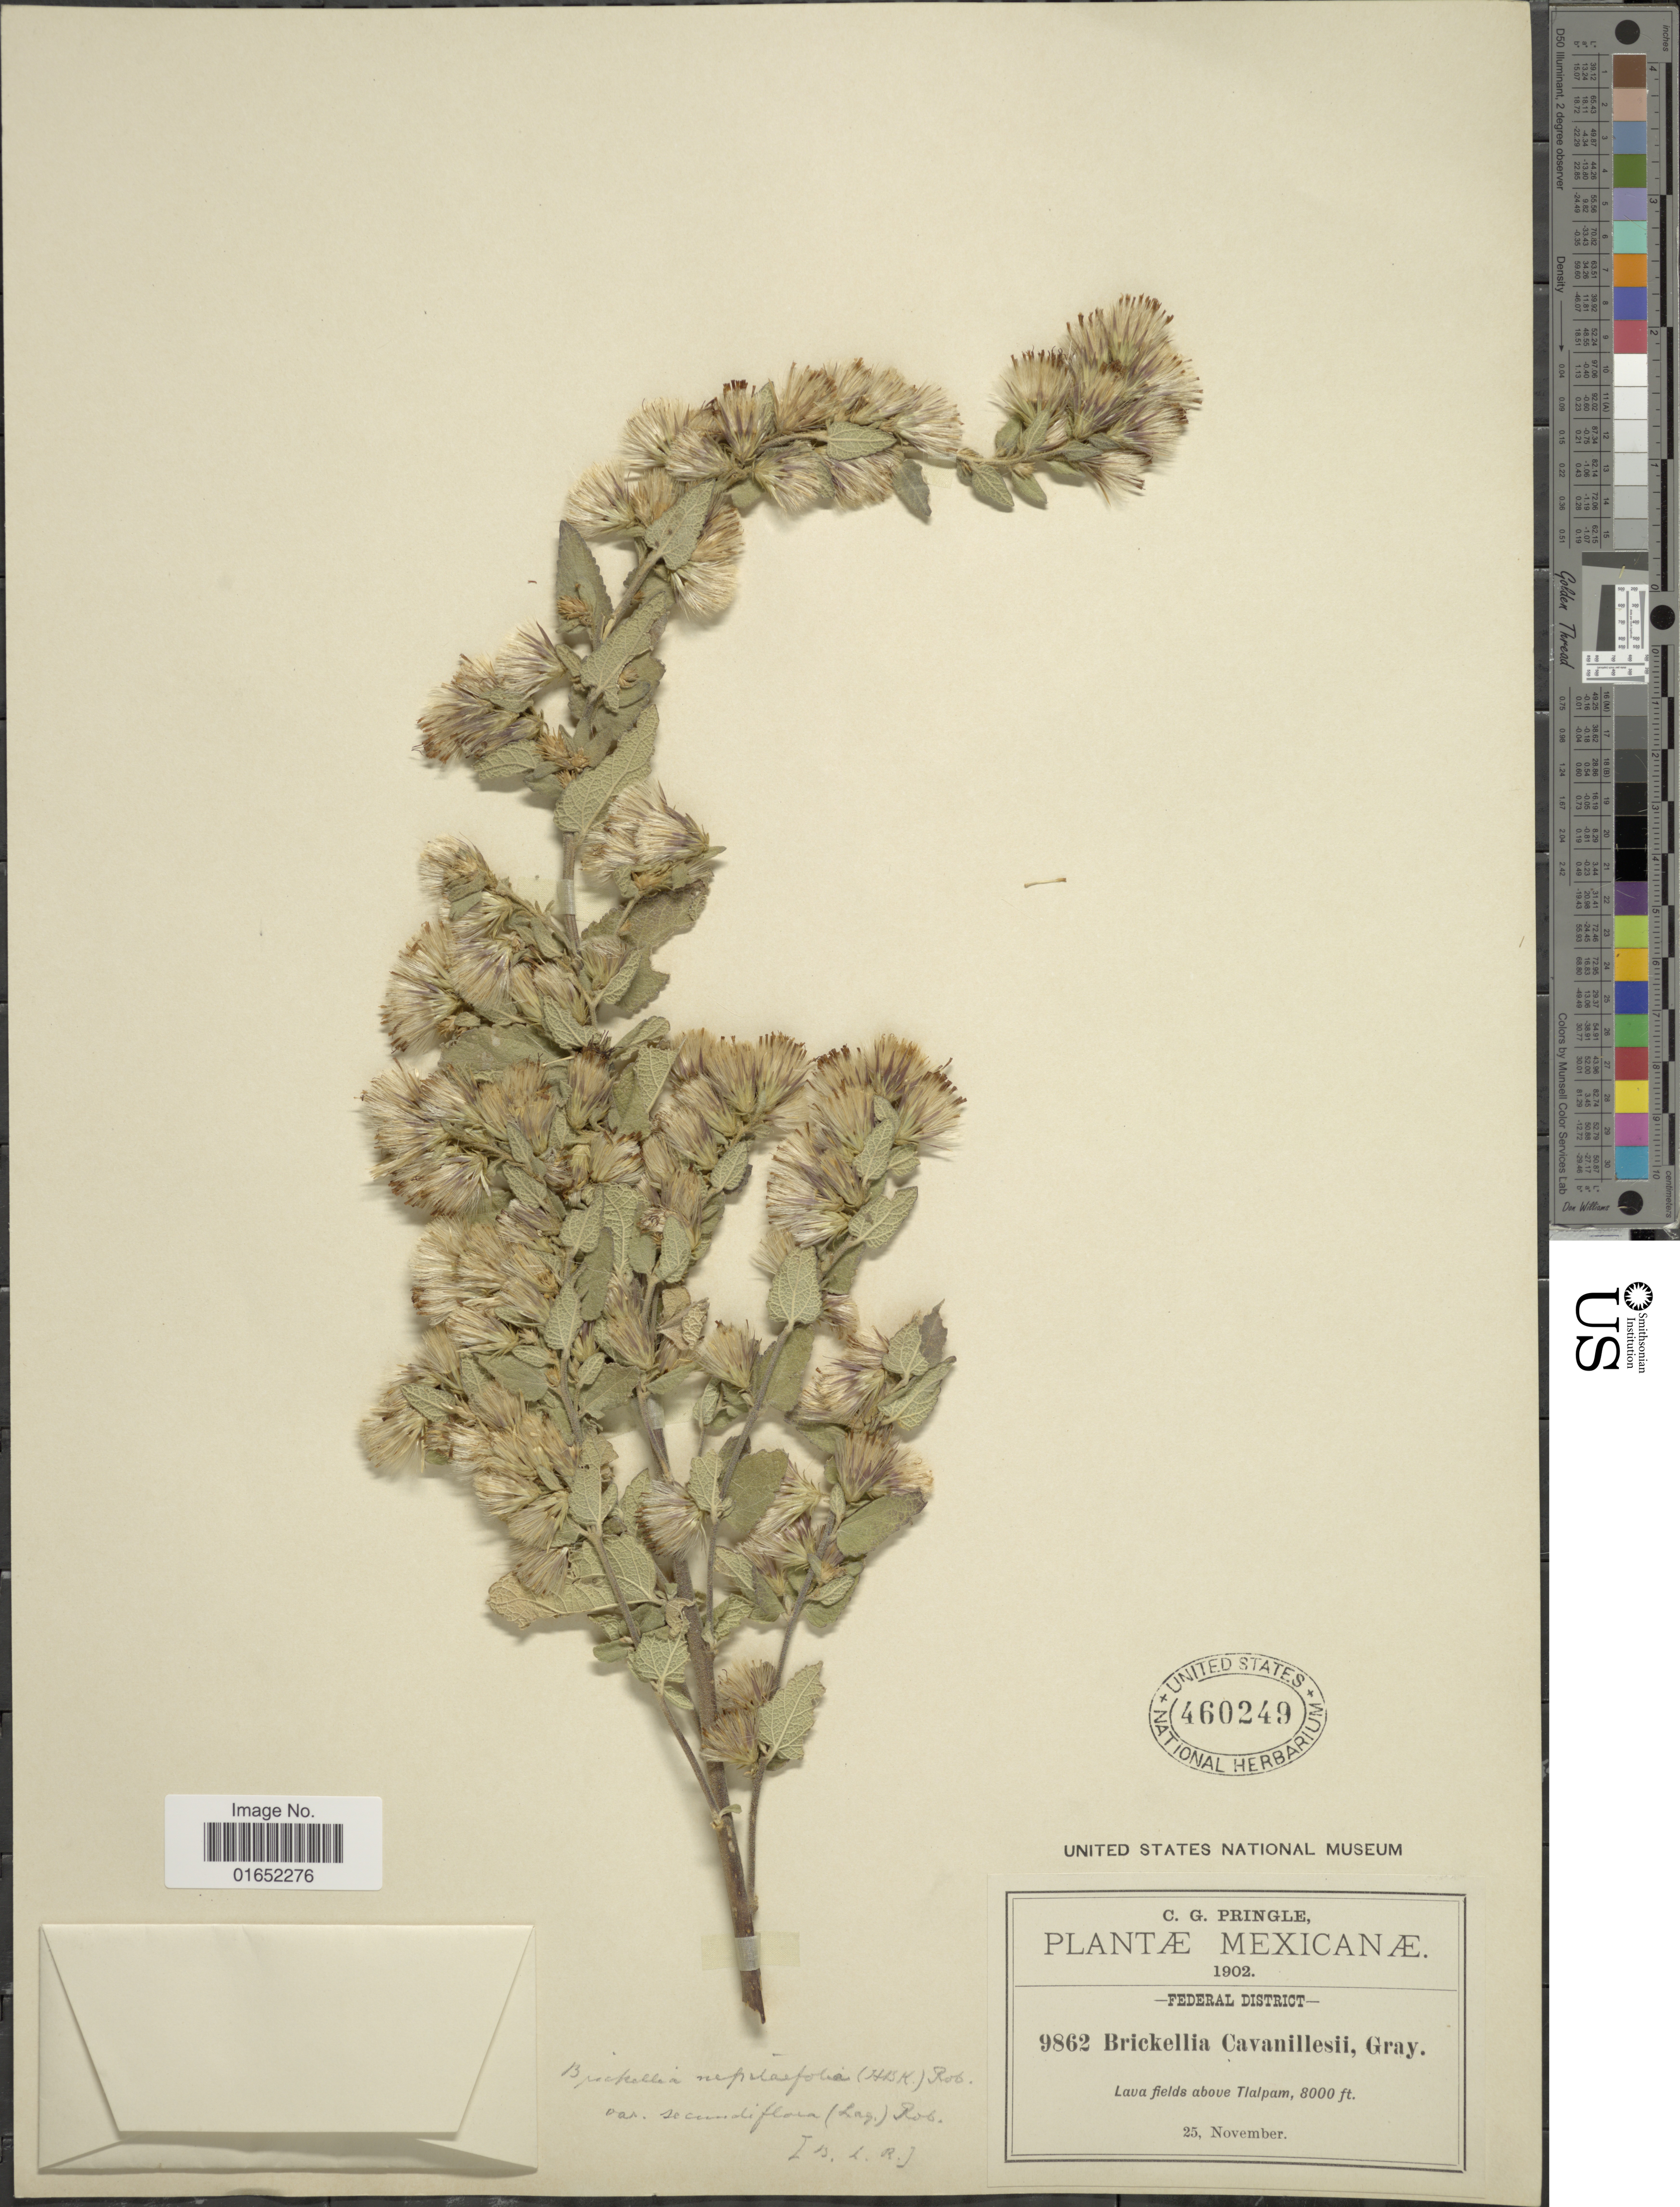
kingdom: Plantae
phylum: Tracheophyta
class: Magnoliopsida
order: Asterales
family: Asteraceae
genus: Brickellia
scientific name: Brickellia secundiflora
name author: (Lag.) A. Gray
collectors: C. G. Pringle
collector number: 9862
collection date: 1902-11-25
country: Mexico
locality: Federal District, Lava fields above Tlalpam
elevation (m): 2438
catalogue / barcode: US 460249